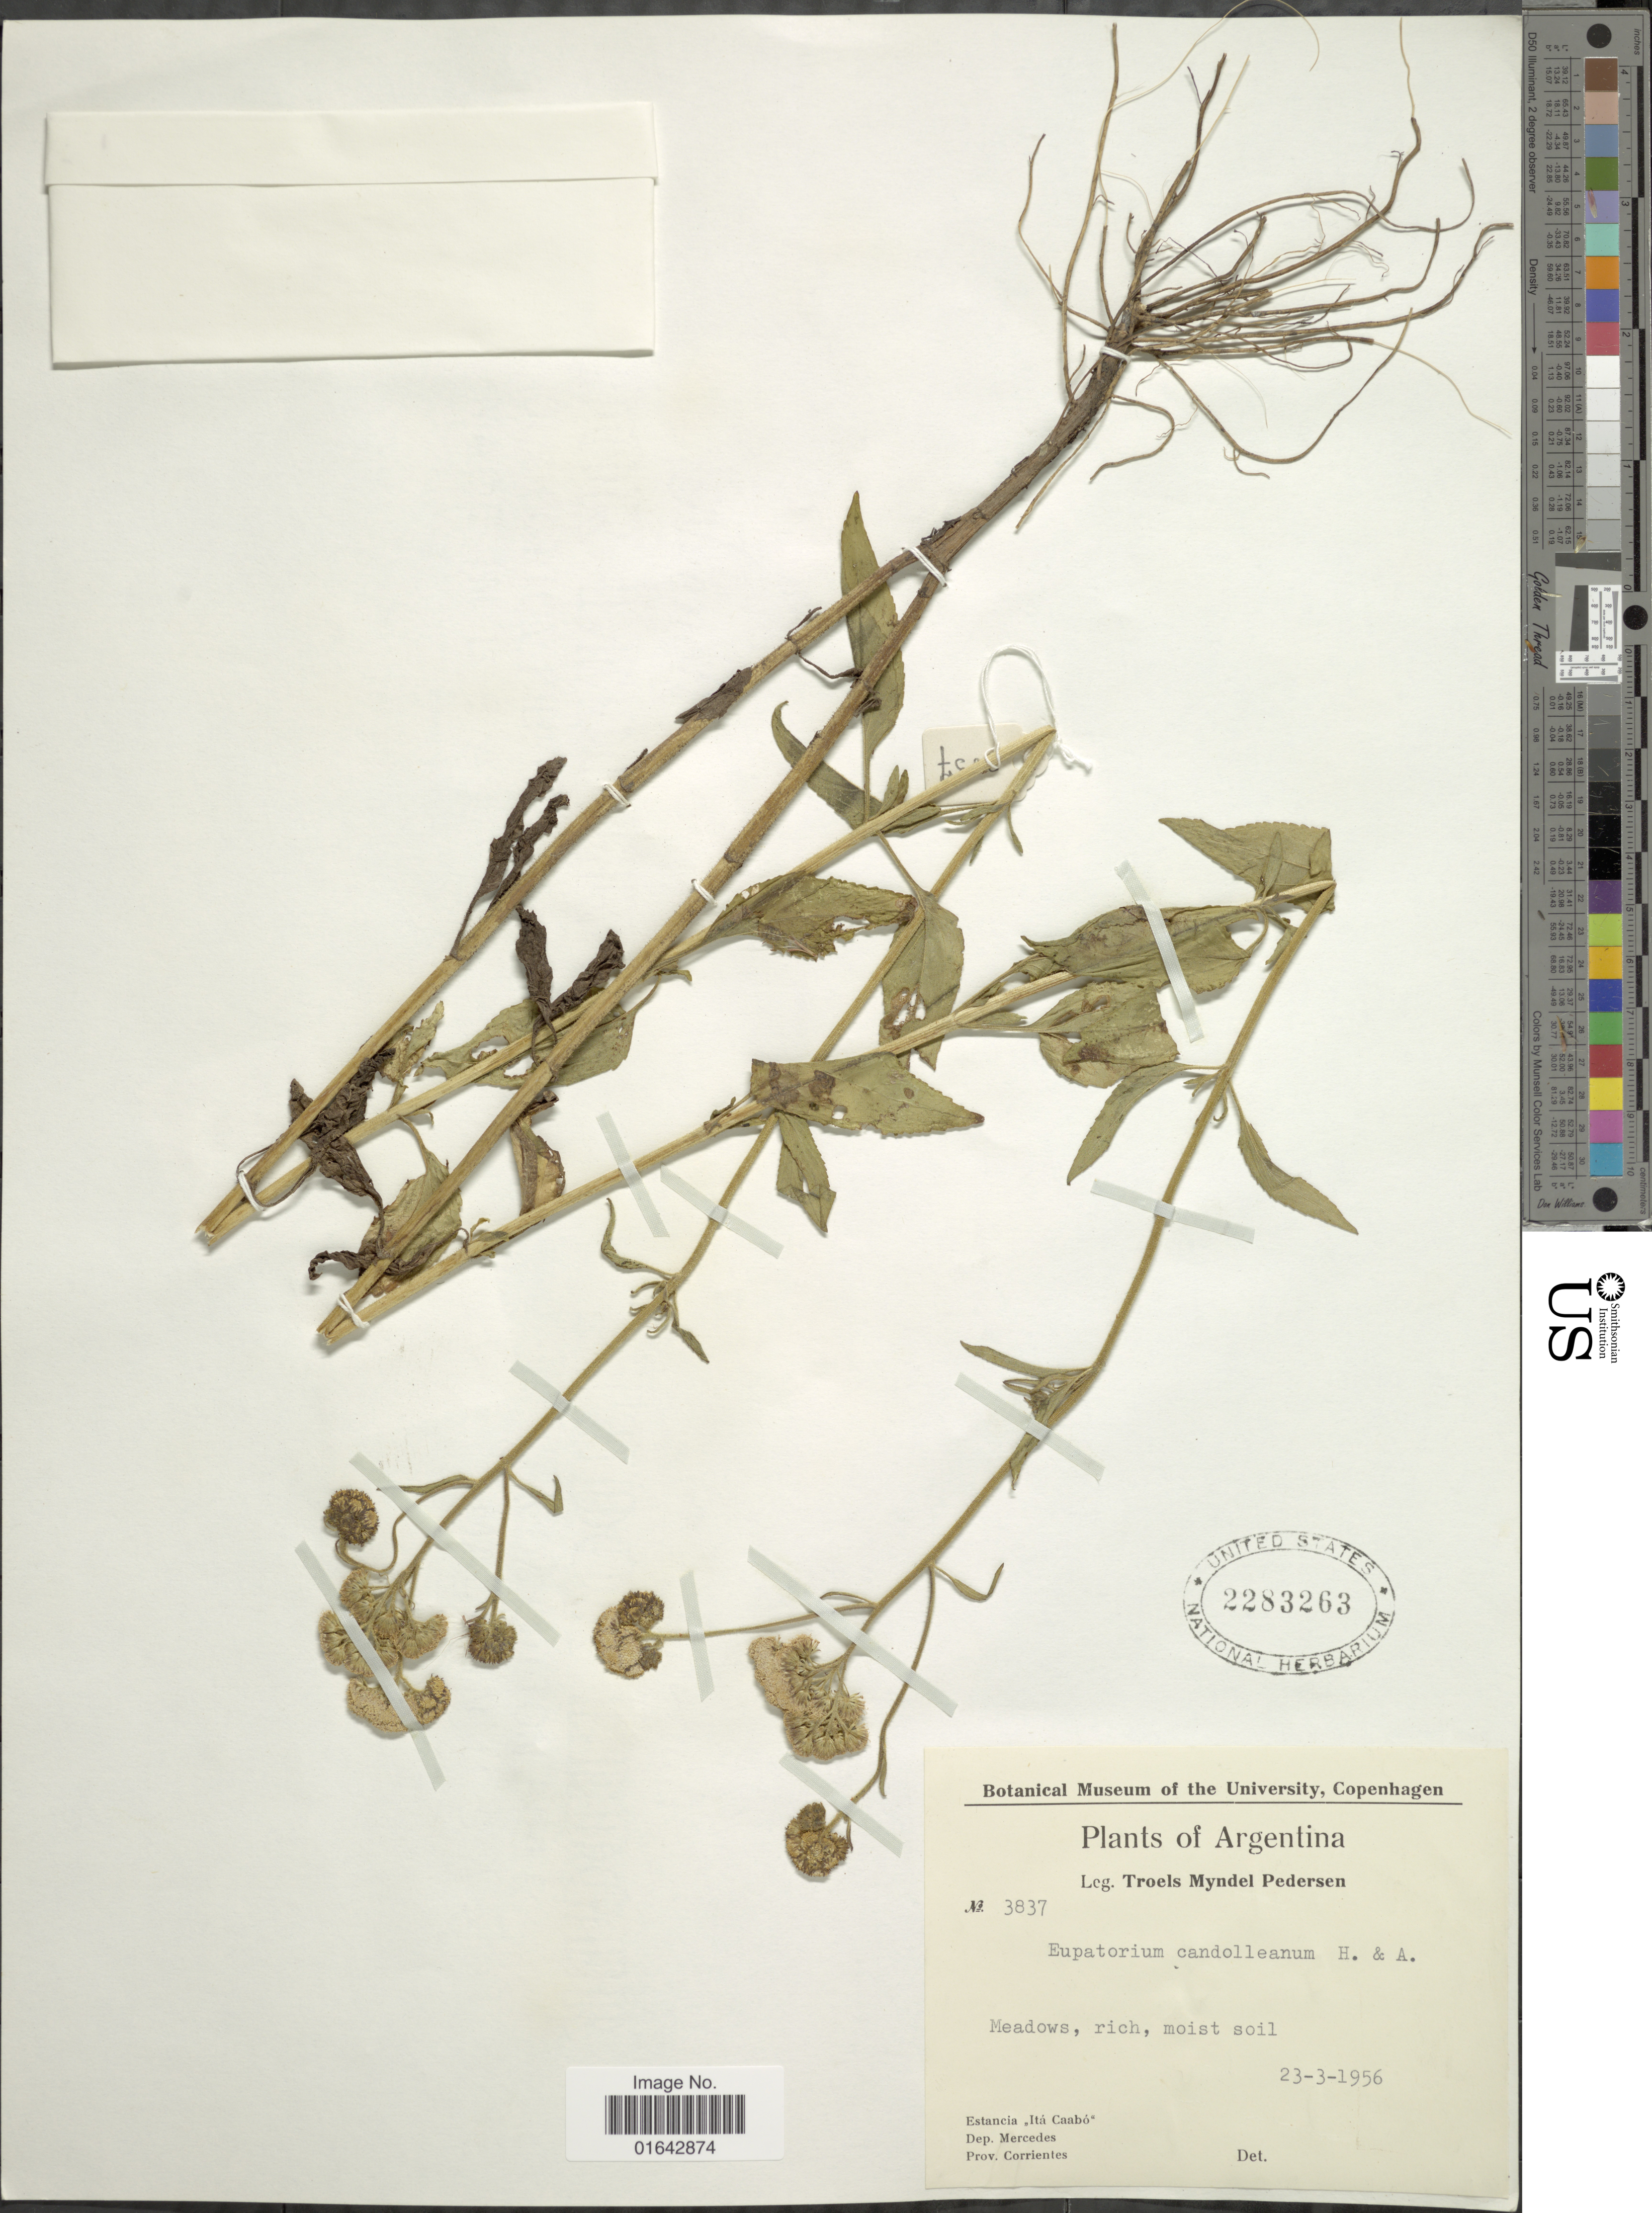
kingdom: Plantae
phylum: Tracheophyta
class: Magnoliopsida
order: Asterales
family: Asteraceae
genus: Barrosoa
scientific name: Barrosoa candolleana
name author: (Hook. & Arn.) R.M. King & H. Rob.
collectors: T. Pederson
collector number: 3837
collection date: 1956-03-23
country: Argentina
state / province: Corrientes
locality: Estancia "Itá Caabó". Dep. Mercedes. Prov. Corrientes.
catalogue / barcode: US 2283263